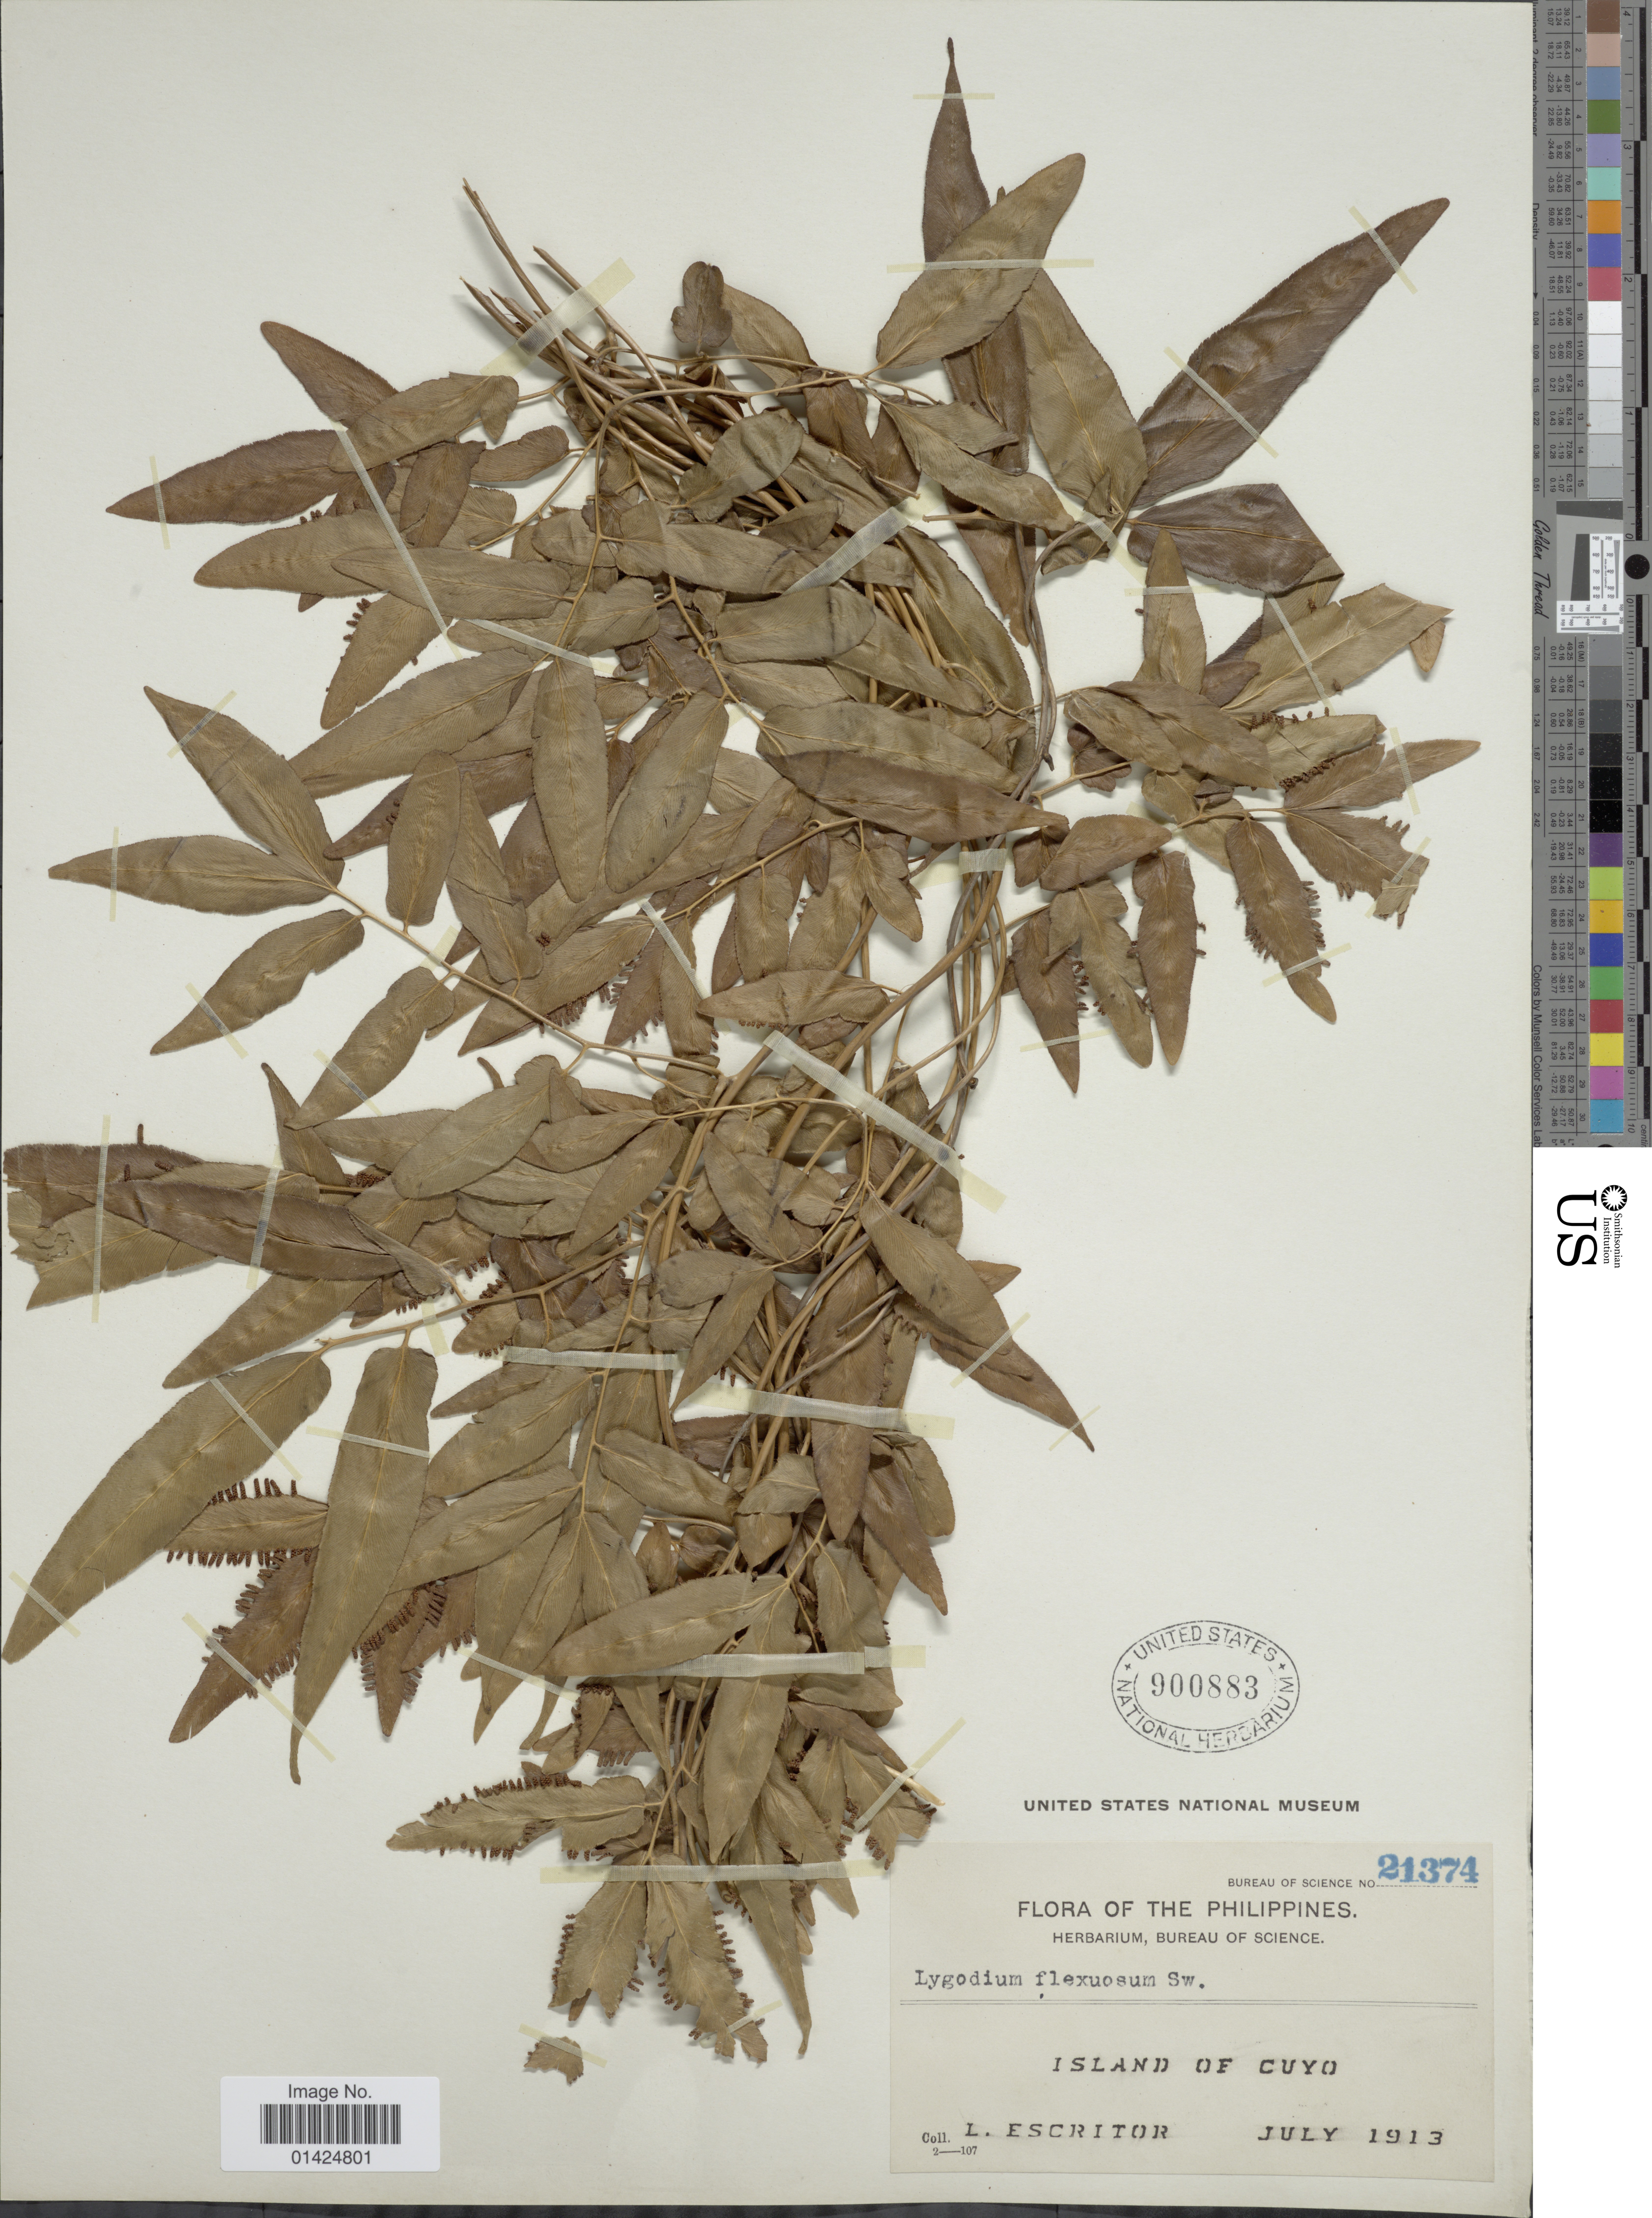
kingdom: Plantae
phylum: Tracheophyta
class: Polypodiopsida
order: Schizaeales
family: Lygodiaceae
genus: Lygodium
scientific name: Lygodium flexuosum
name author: Sw.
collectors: L. Escritor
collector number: Bureau of Science 21374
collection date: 1913-07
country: Philippines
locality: Island of Cuyo.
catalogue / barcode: US 900883